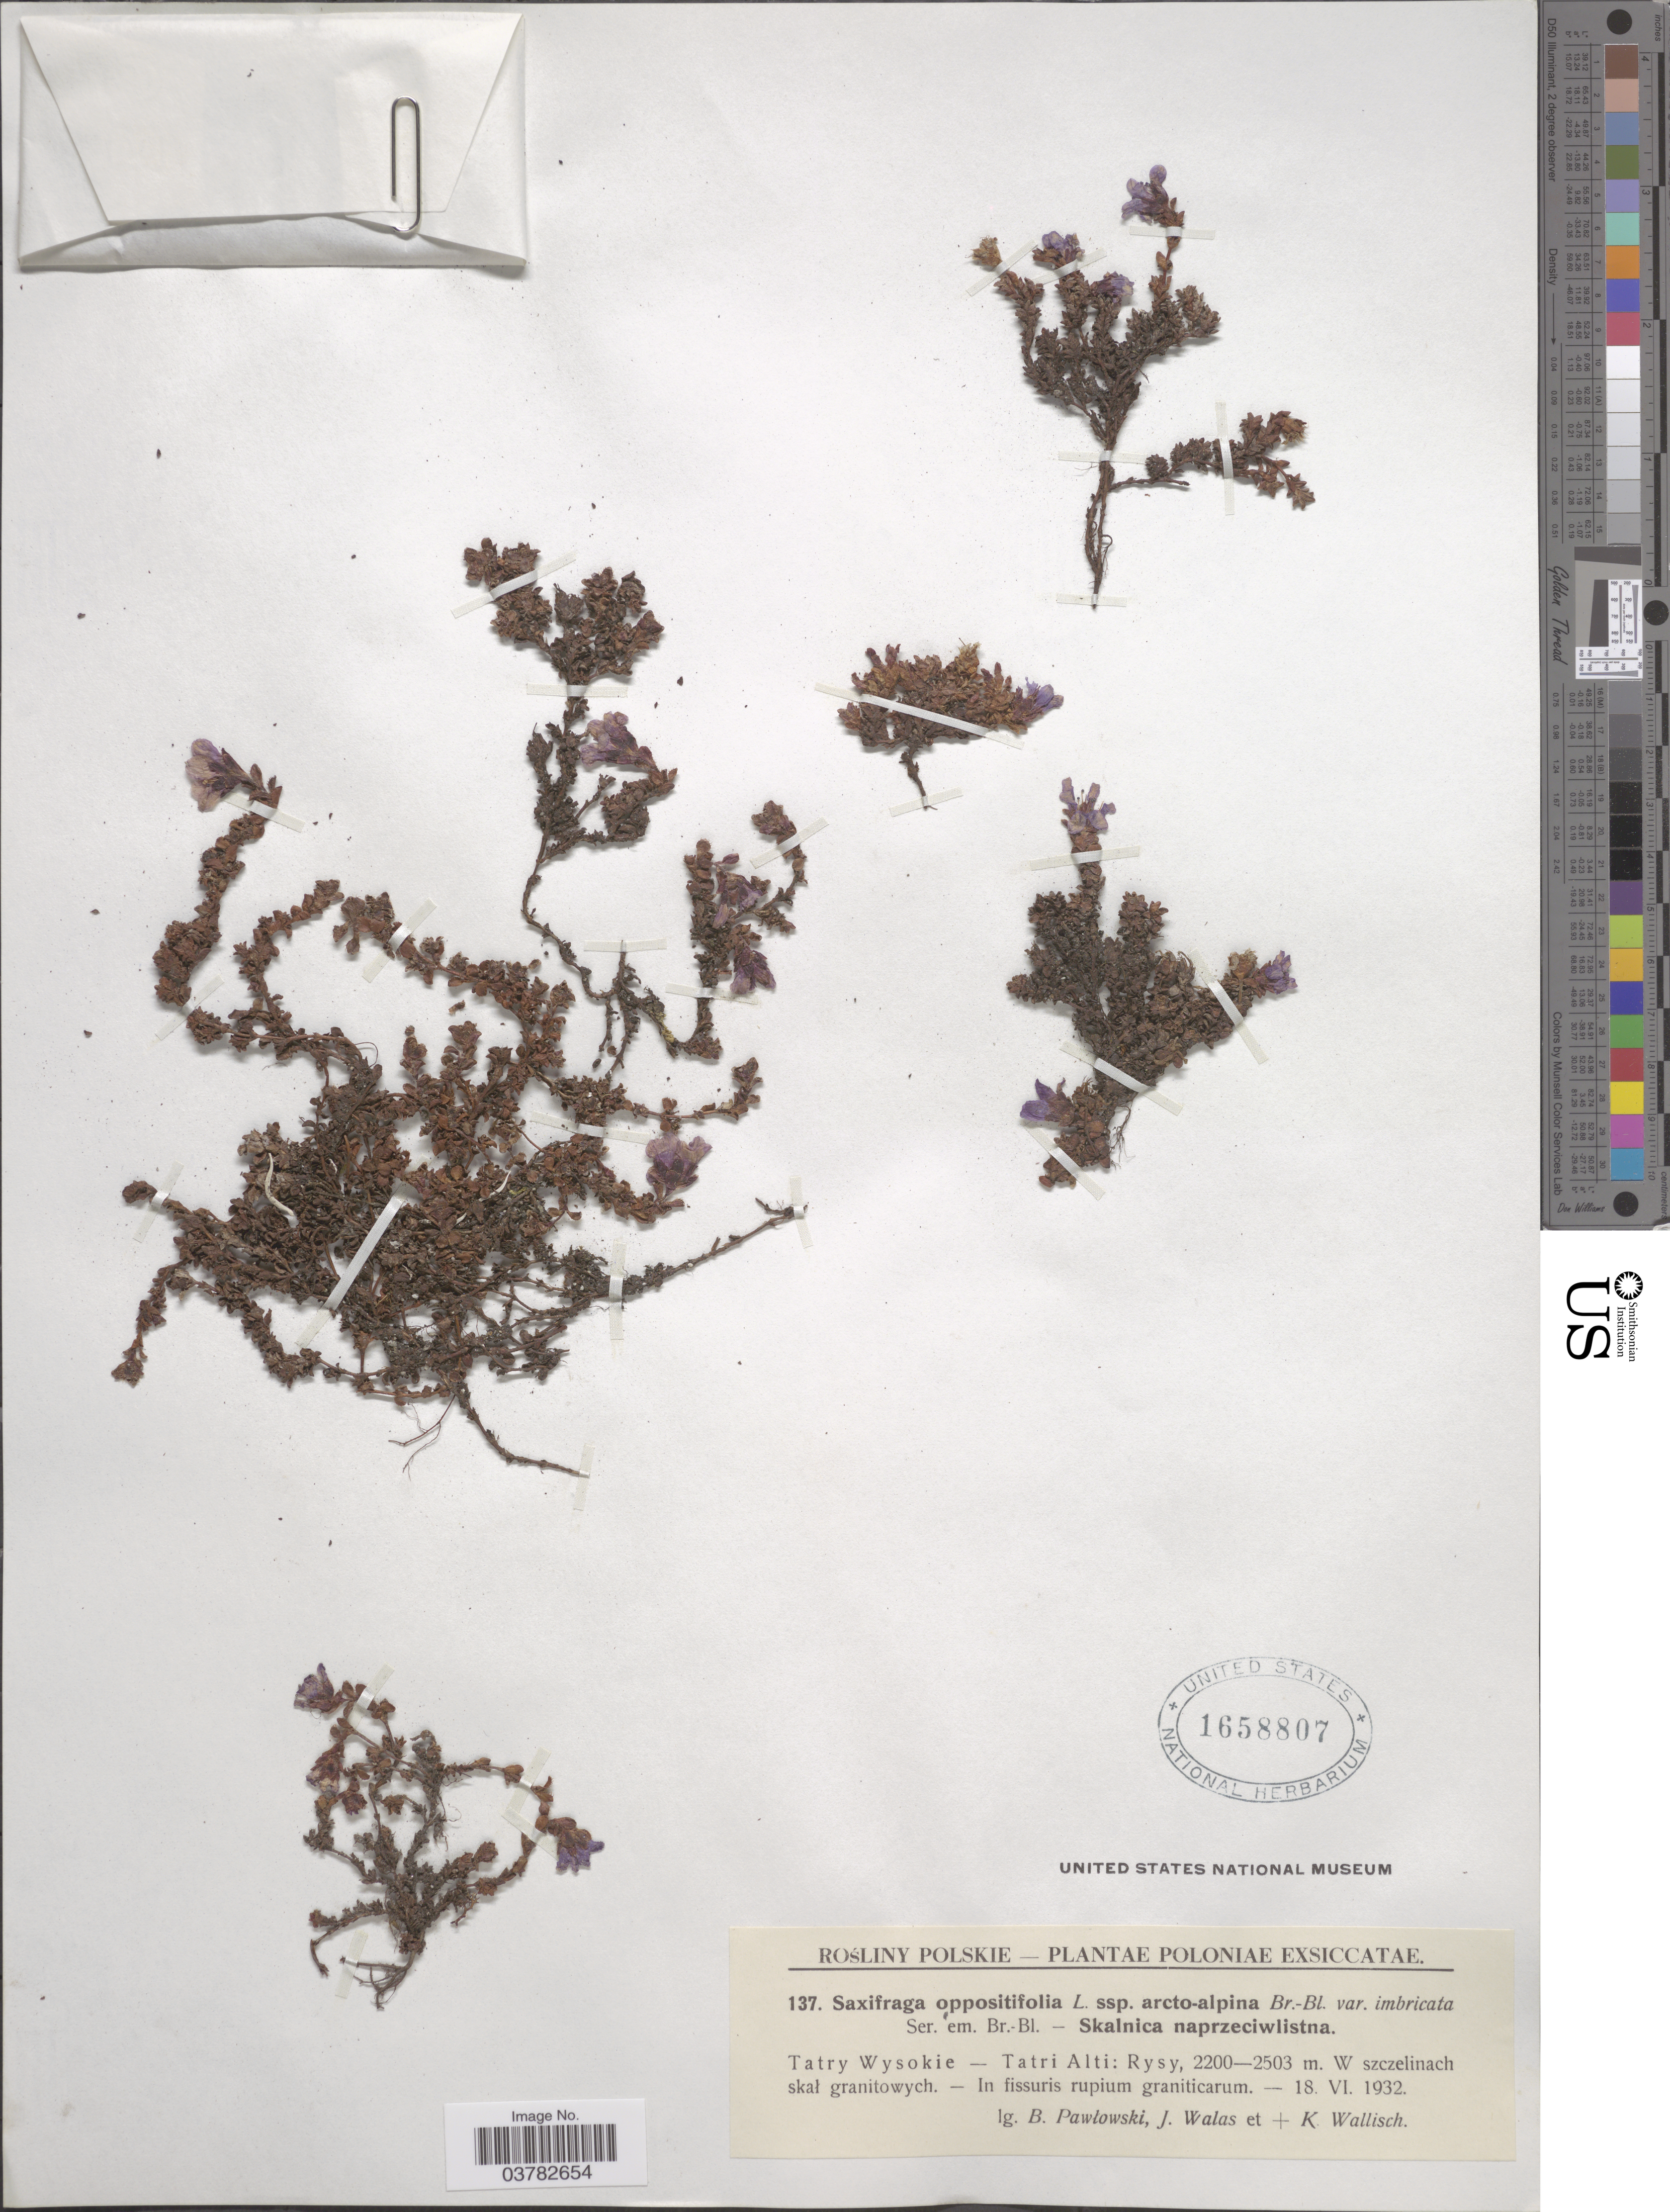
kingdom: Plantae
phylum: Tracheophyta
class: Magnoliopsida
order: Saxifragales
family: Saxifragaceae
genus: Saxifraga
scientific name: Saxifraga oppositifolia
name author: L.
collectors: B. Pawlowski, J. Walas & k. wallisch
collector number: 137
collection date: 1932-06-18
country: Poland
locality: Poloniae. Tatry Wysokie - Tatri Alti: Rysy.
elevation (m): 2200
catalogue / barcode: US 1658807